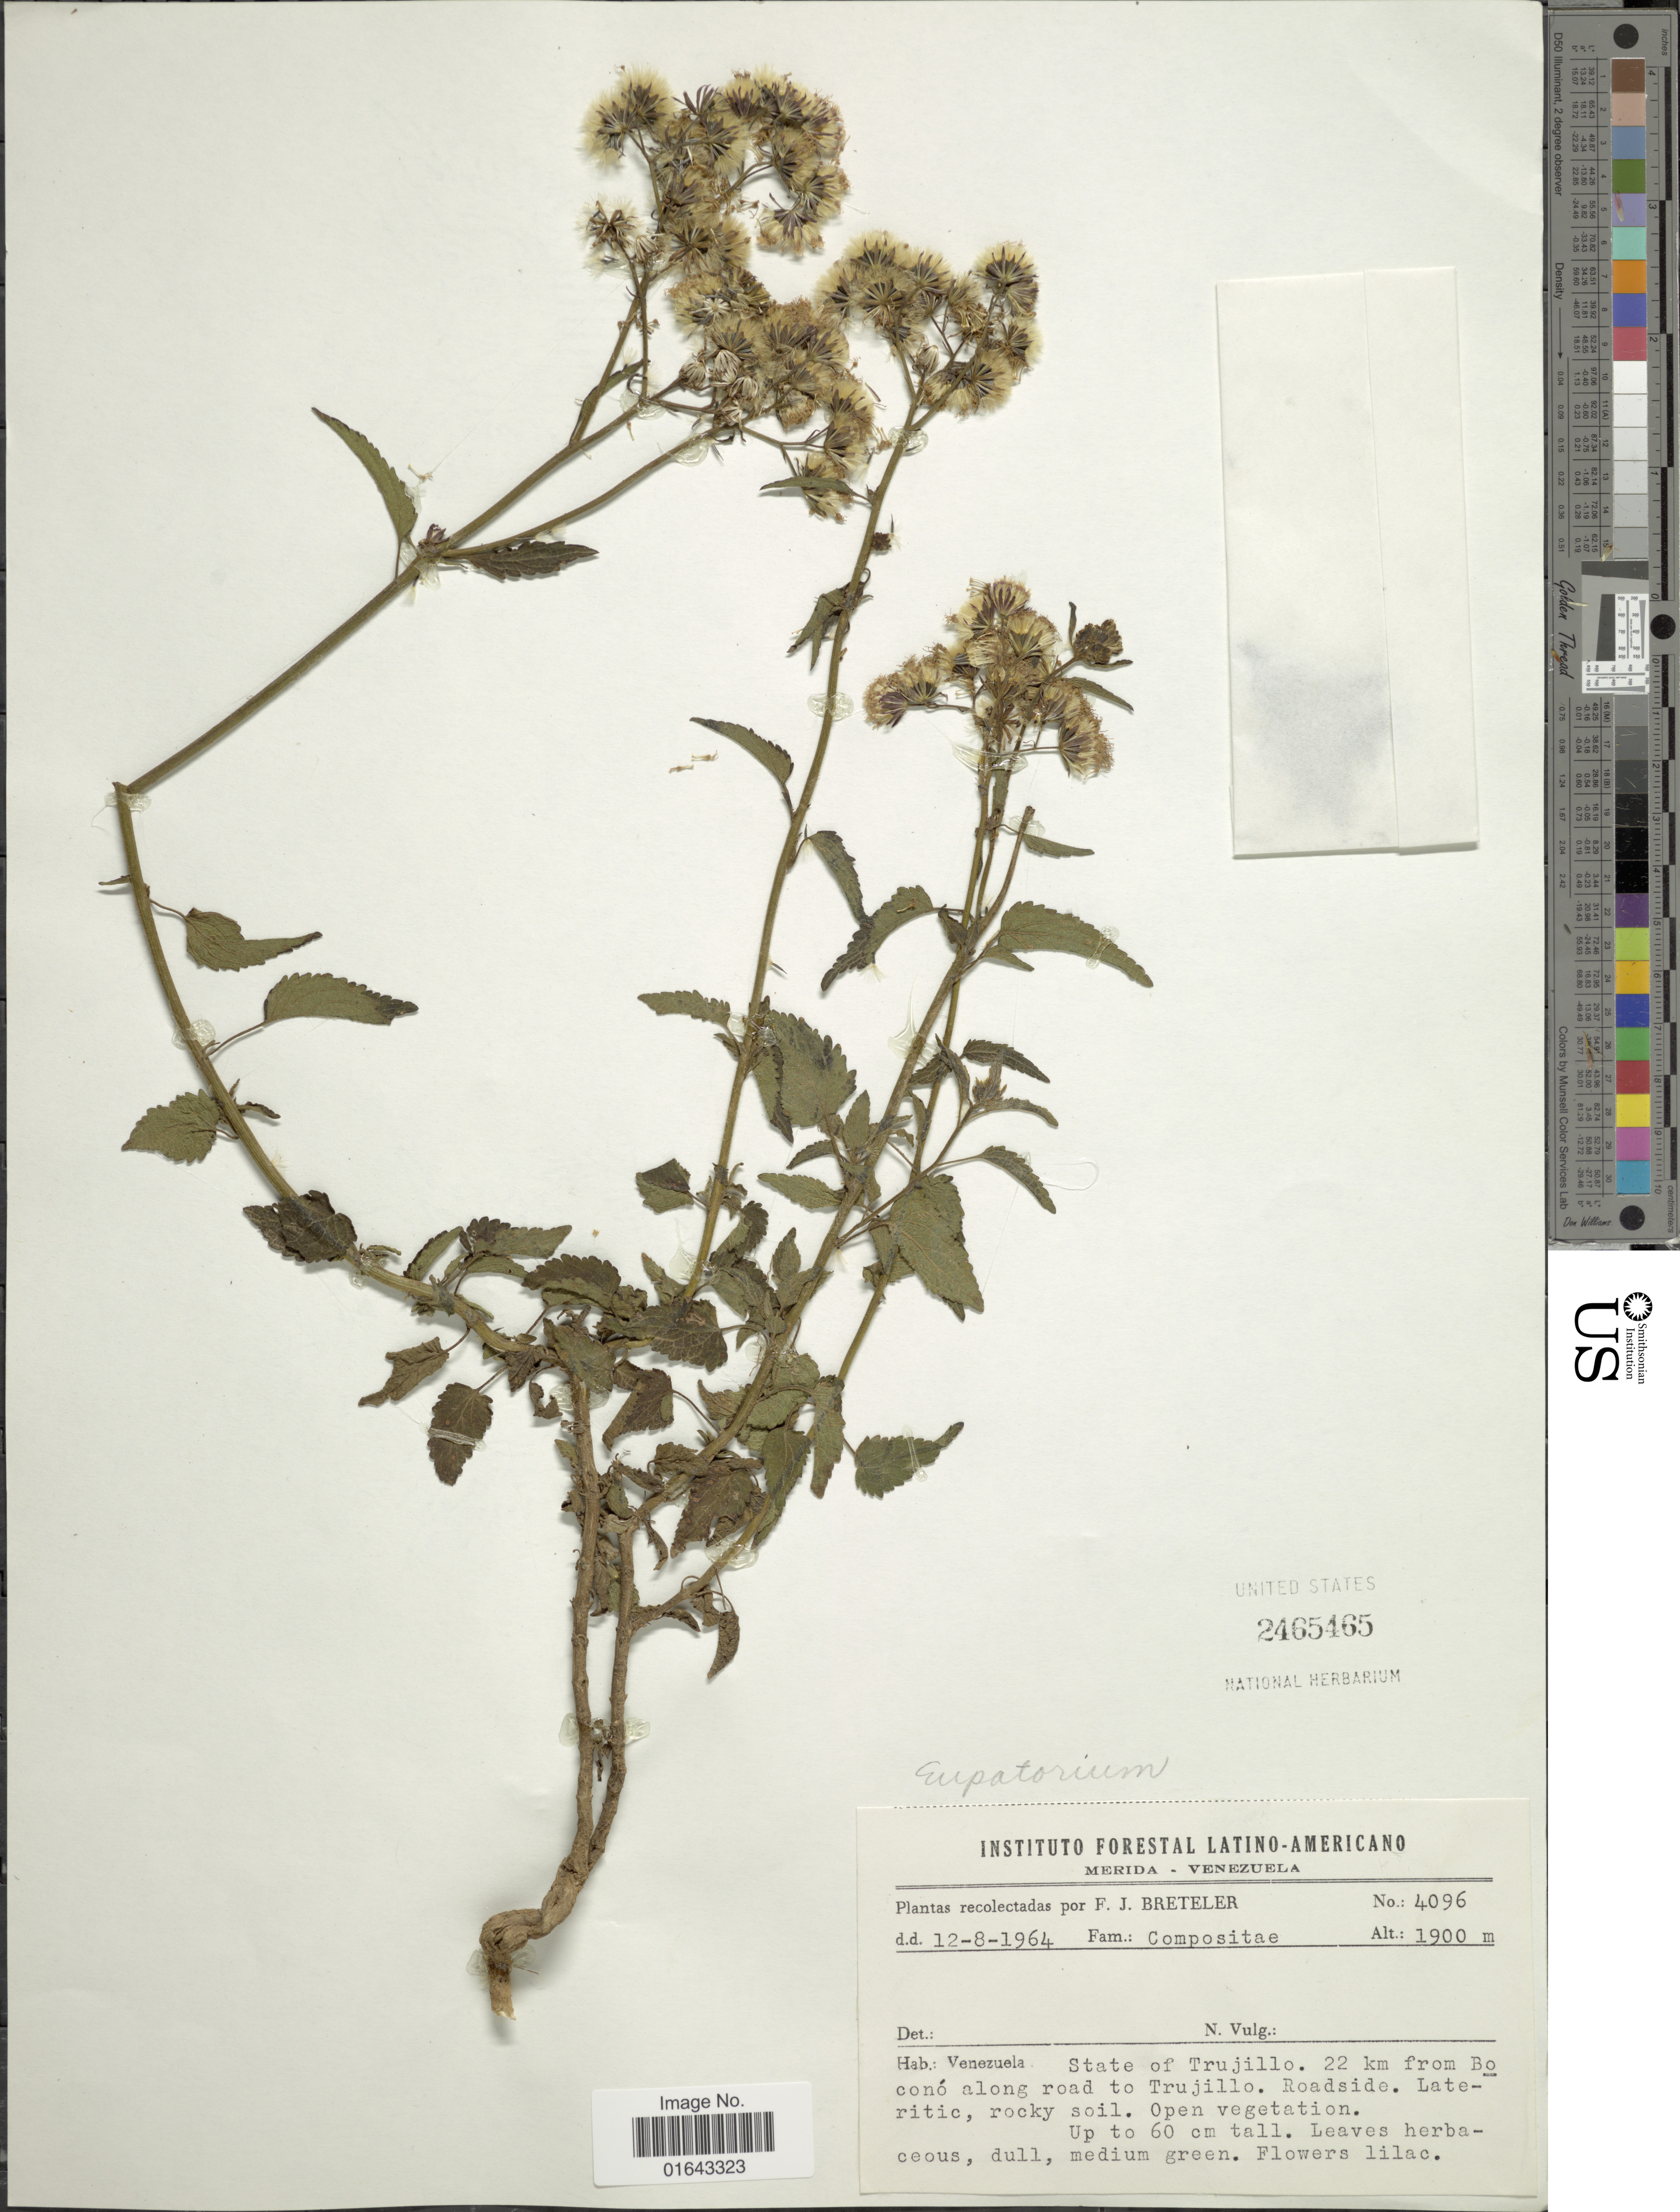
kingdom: Plantae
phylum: Tracheophyta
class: Magnoliopsida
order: Asterales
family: Asteraceae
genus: Trichogonia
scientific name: Trichogonia rhadinocarpa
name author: B.L. Rob.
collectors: F. J. Breteler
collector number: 4096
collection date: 1964-08-12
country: Venezuela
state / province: Mérida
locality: State of Trujillo. 22 km from Boconó along road to Trujillo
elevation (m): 1900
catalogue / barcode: US 2465465